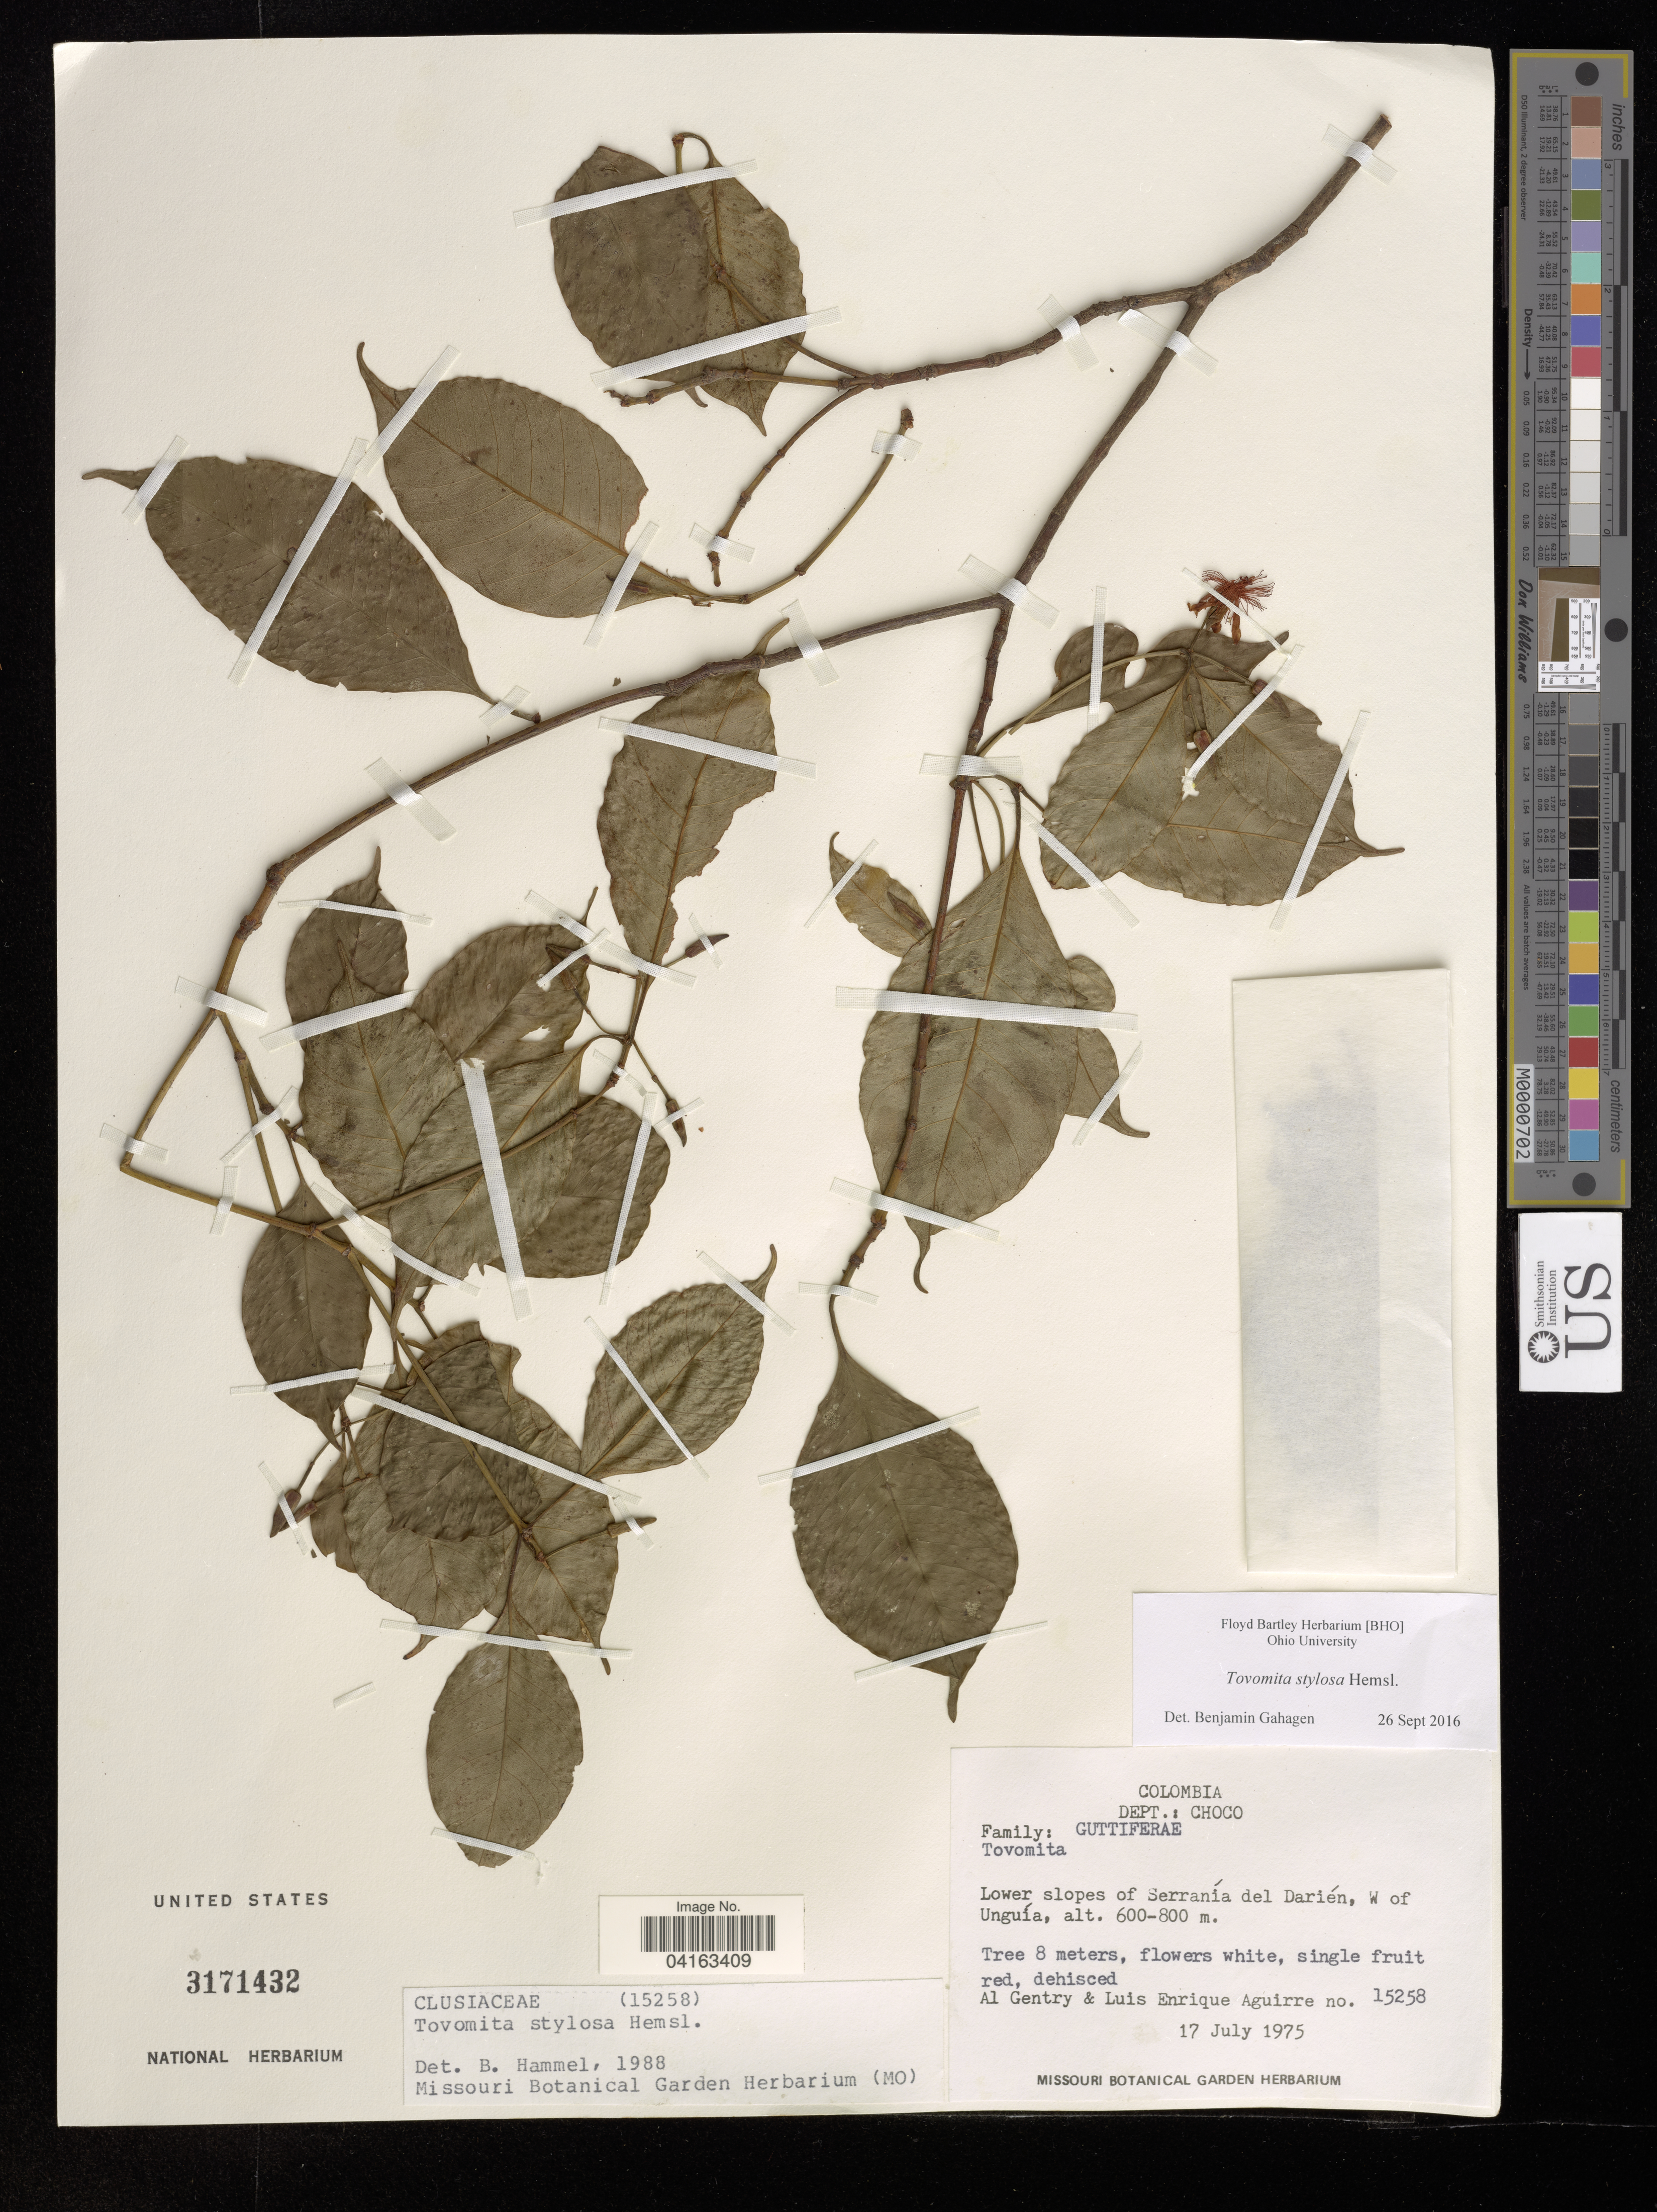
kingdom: Plantae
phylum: Tracheophyta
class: Magnoliopsida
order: Malpighiales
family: Clusiaceae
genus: Tovomita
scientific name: Tovomita stylosa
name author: Hemsl.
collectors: A. Gentry & L. Aguirre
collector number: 15258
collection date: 1975-07-17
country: Colombia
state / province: Chocó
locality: Dept.: Choco. Lower slopes of Serranía del Darién, W of Unguía.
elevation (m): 600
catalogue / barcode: US 3171432